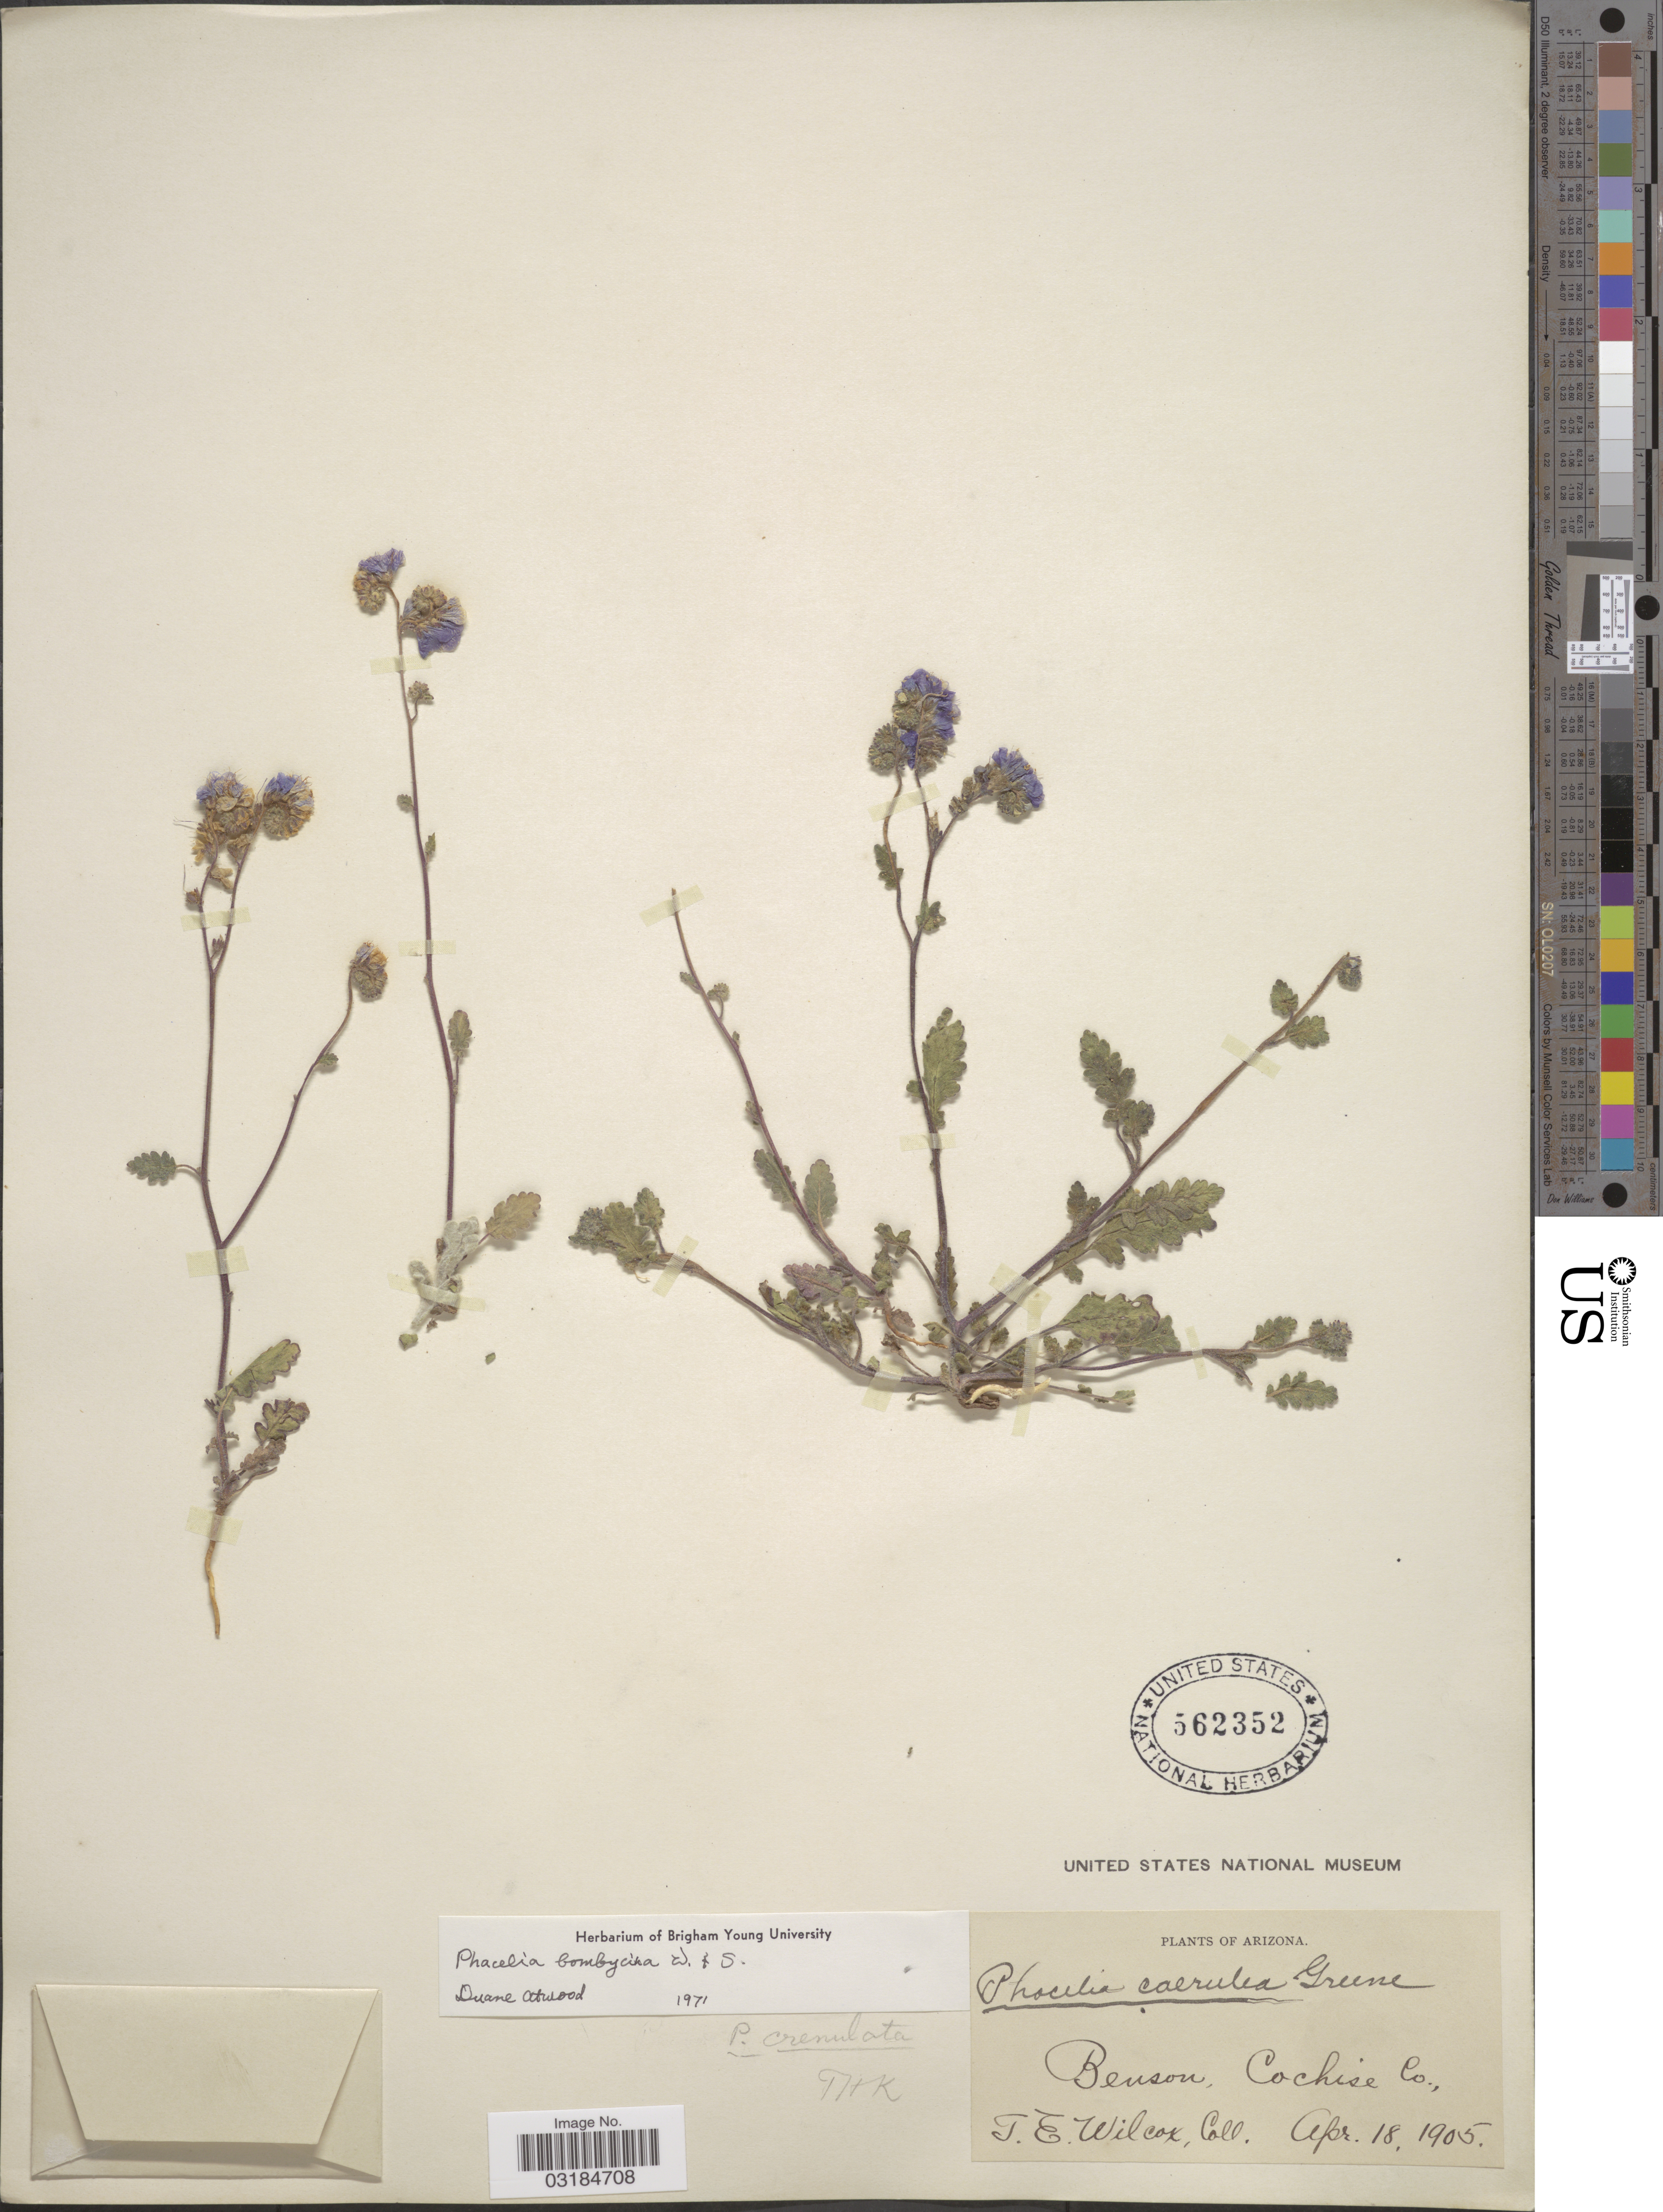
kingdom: Plantae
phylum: Tracheophyta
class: Magnoliopsida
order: Boraginales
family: Hydrophyllaceae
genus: Phacelia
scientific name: Phacelia bombycina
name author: Wooton & Standl.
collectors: T. E. Wilcox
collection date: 1905-04-18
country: United States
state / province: Arizona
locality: Benson, Cochise Co.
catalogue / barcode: US 562352